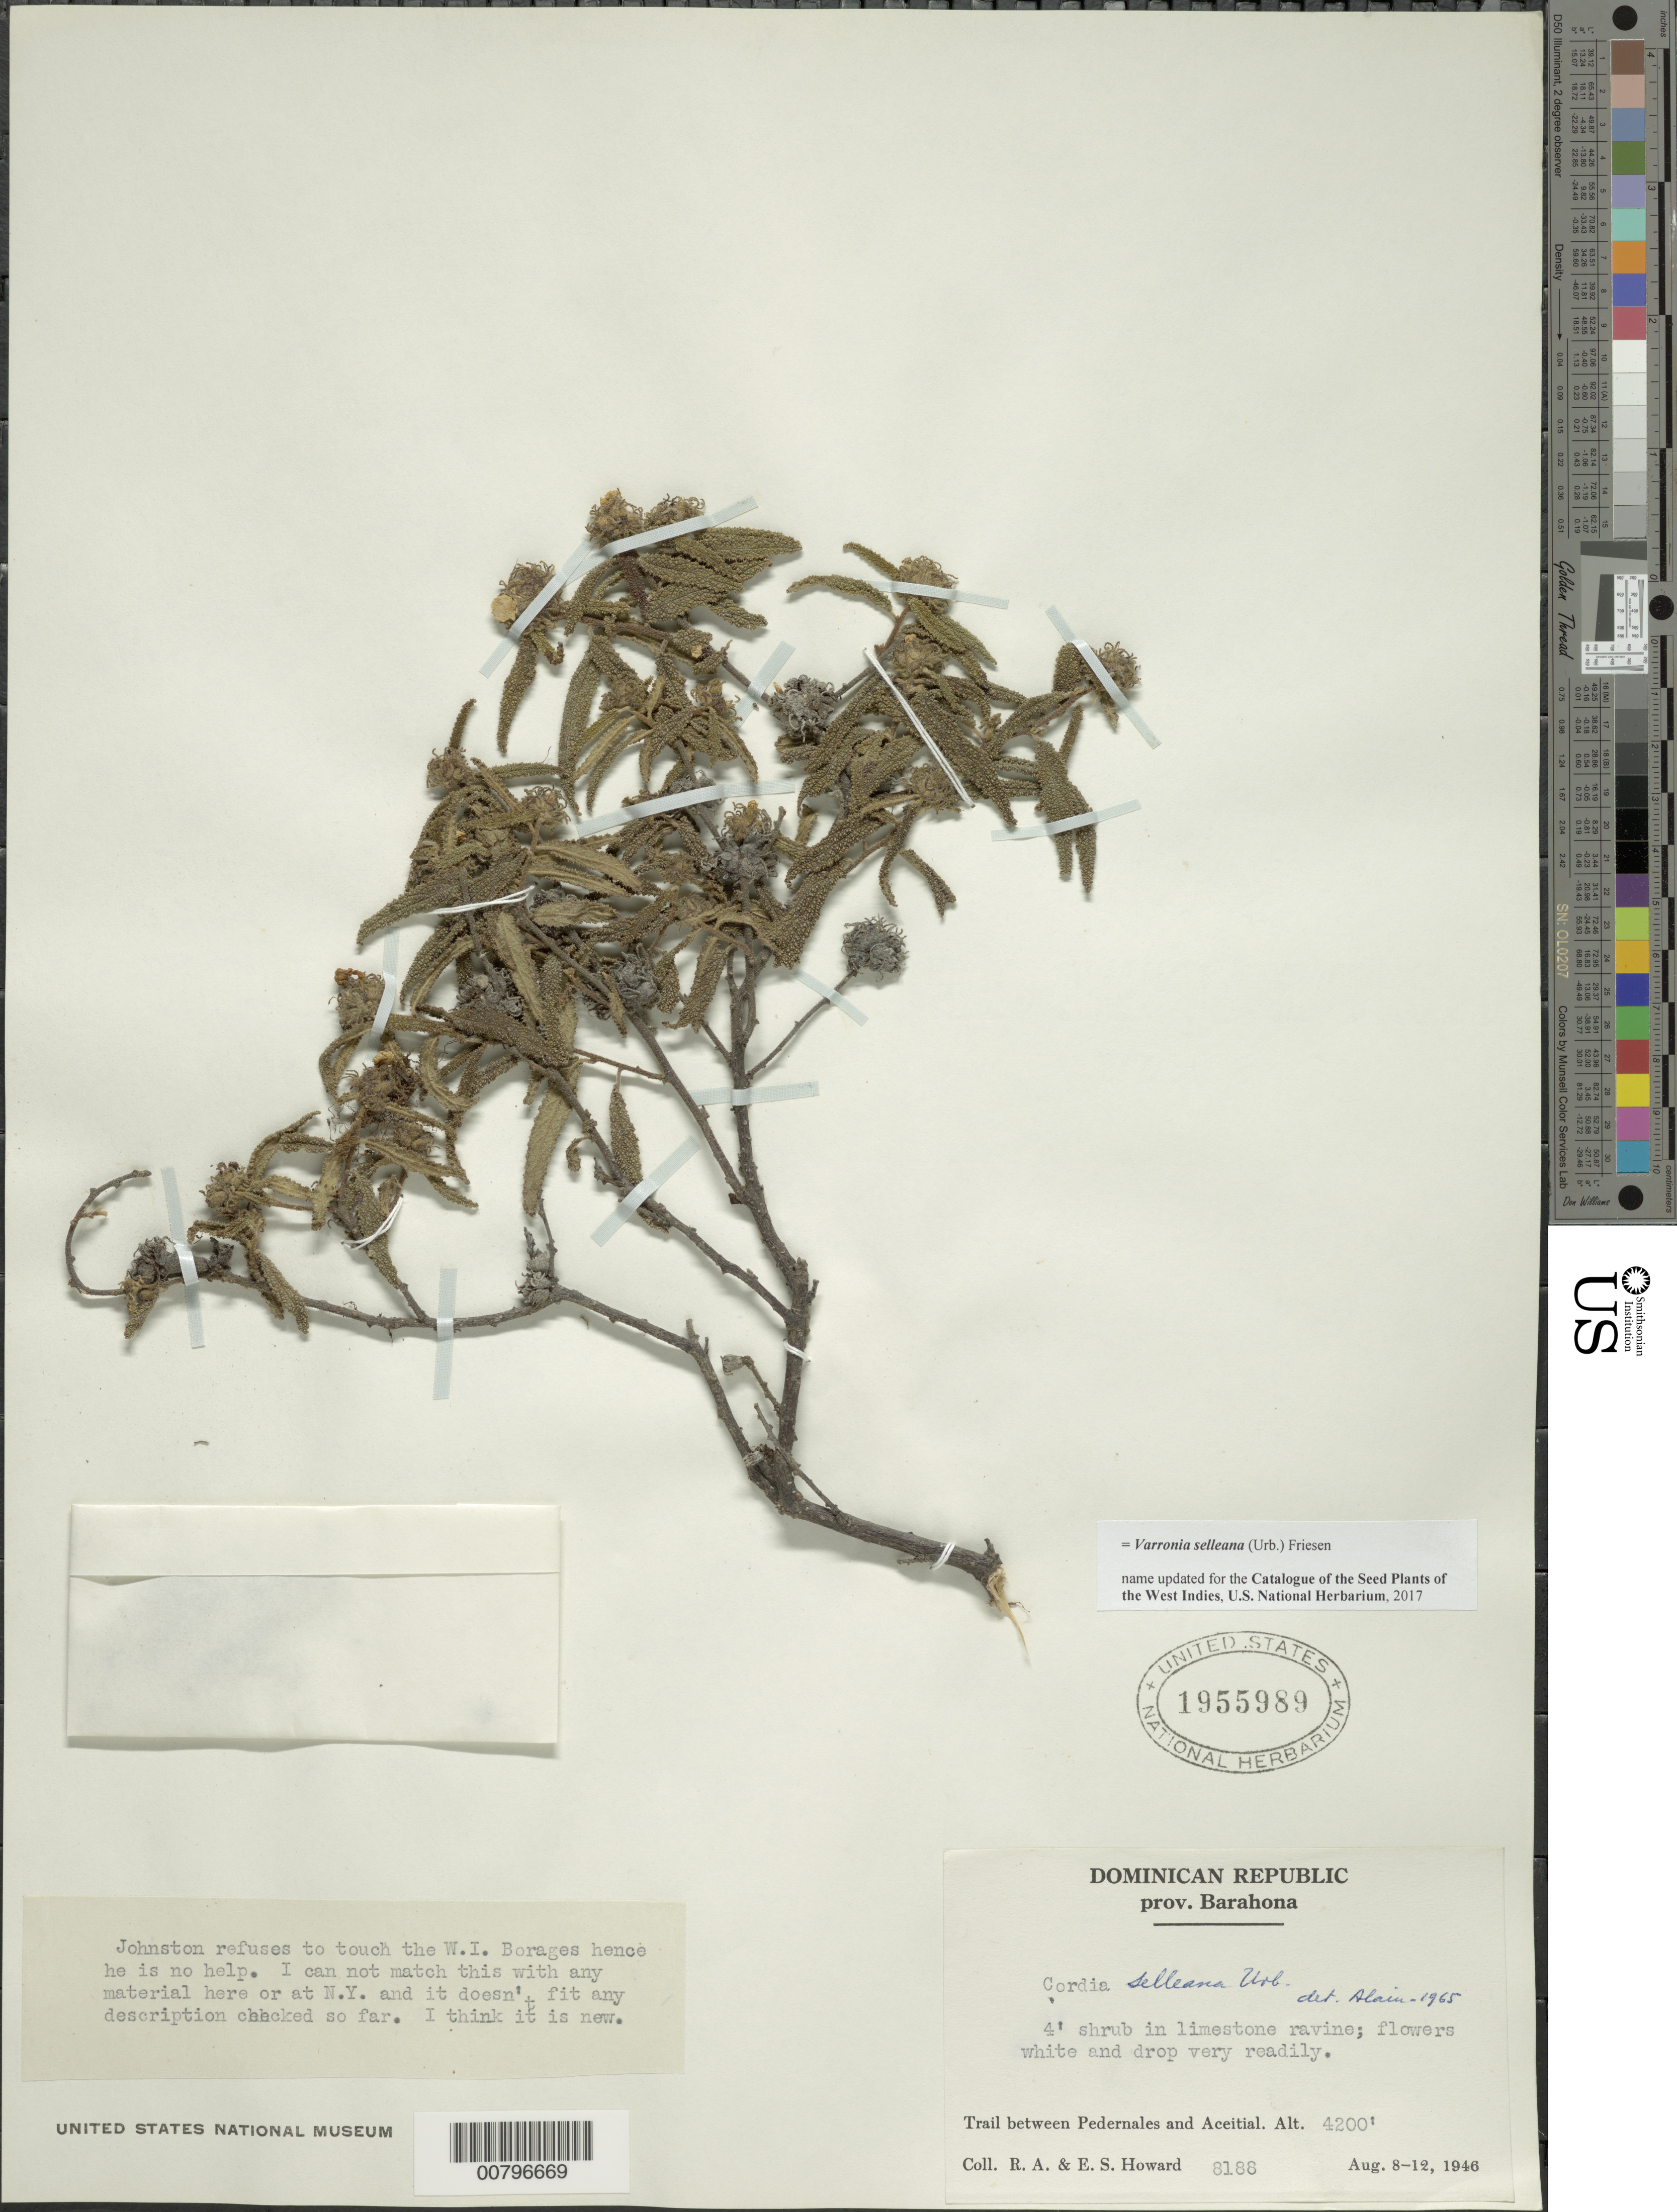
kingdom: Plantae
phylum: Tracheophyta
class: Magnoliopsida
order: Boraginales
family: Cordiaceae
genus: Varronia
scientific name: Varronia selleana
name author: (Urb.) Friesen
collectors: R. A. Howard & E. S. Howard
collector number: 8188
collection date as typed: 08 Aug 1946 to 12 Aug 1946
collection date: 1946-08-08/1946-08-12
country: Dominican Republic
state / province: Barahona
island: Hispaniola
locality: Trail between Pedernales and Aceitial.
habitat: In limestone ravine.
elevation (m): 1280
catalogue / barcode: US 1955989